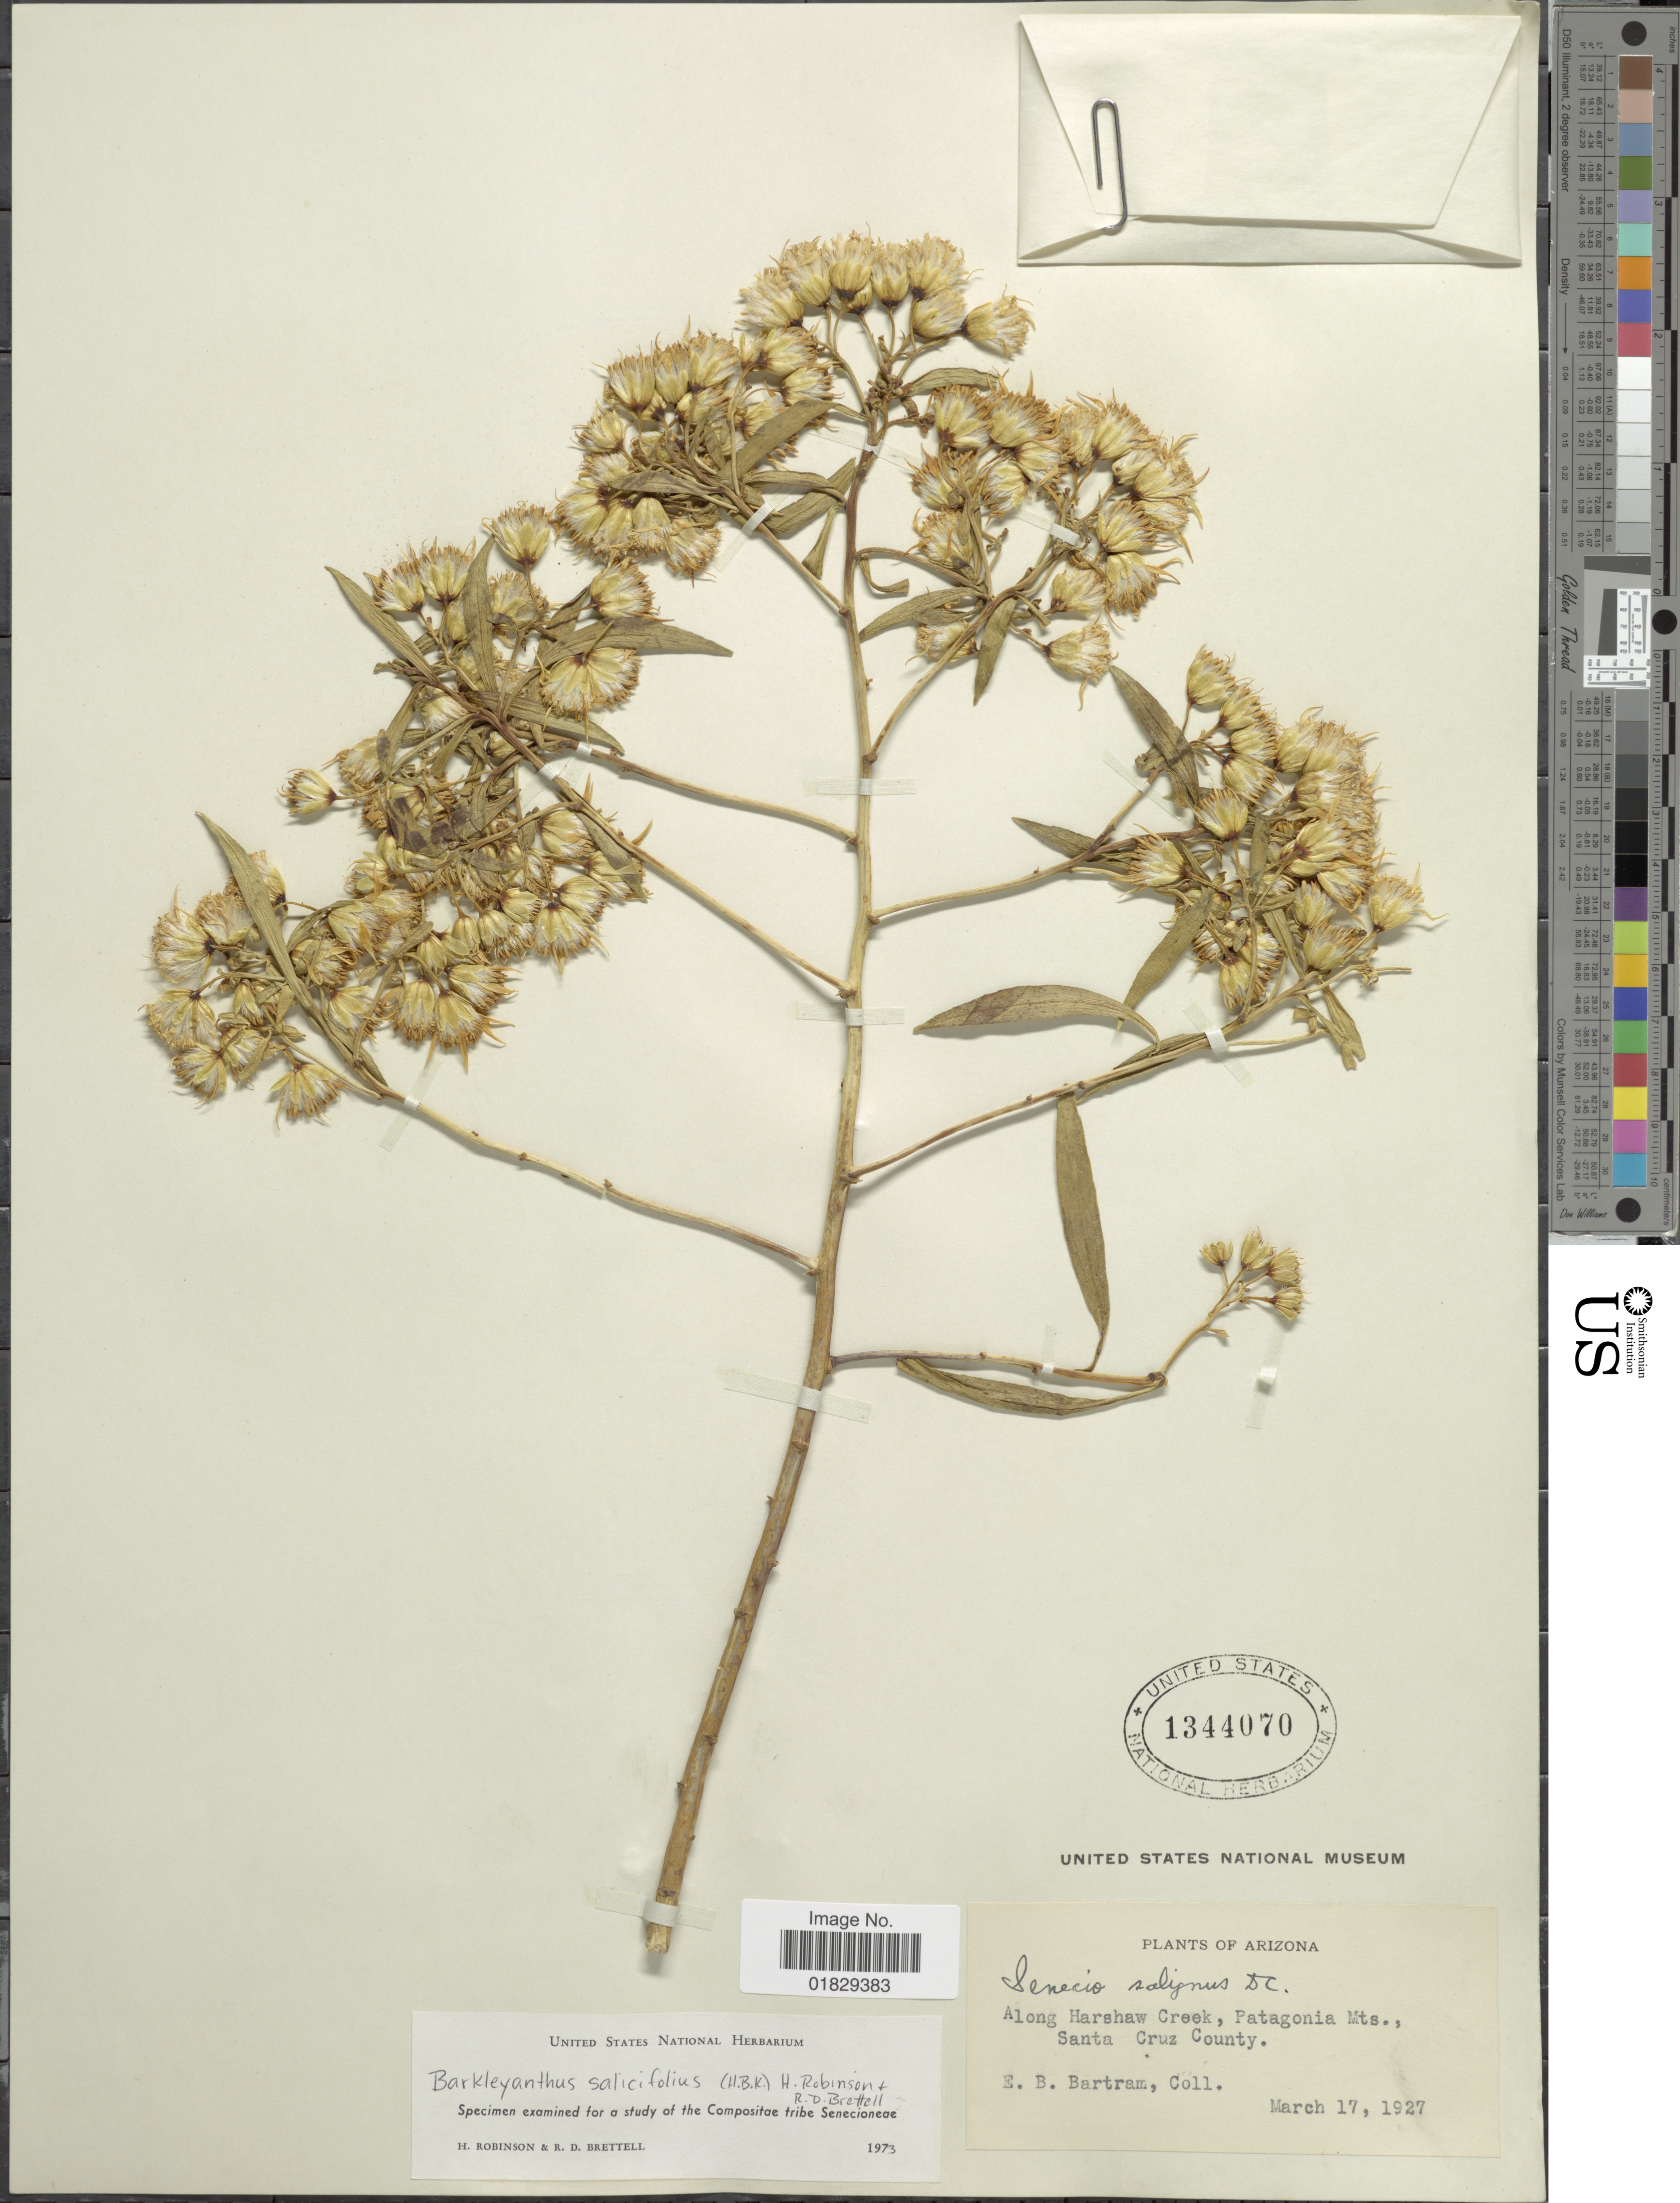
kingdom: Plantae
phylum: Tracheophyta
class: Magnoliopsida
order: Asterales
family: Asteraceae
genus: Barkleyanthus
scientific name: Barkleyanthus salicifolius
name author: (Kunth) H. Rob. & Brettell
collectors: E. B. Bartram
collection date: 1927-03-17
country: United States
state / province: Arizona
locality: Along Harshaw Creek, Patagonia Mts., Santa Cruz County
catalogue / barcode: US 1344070